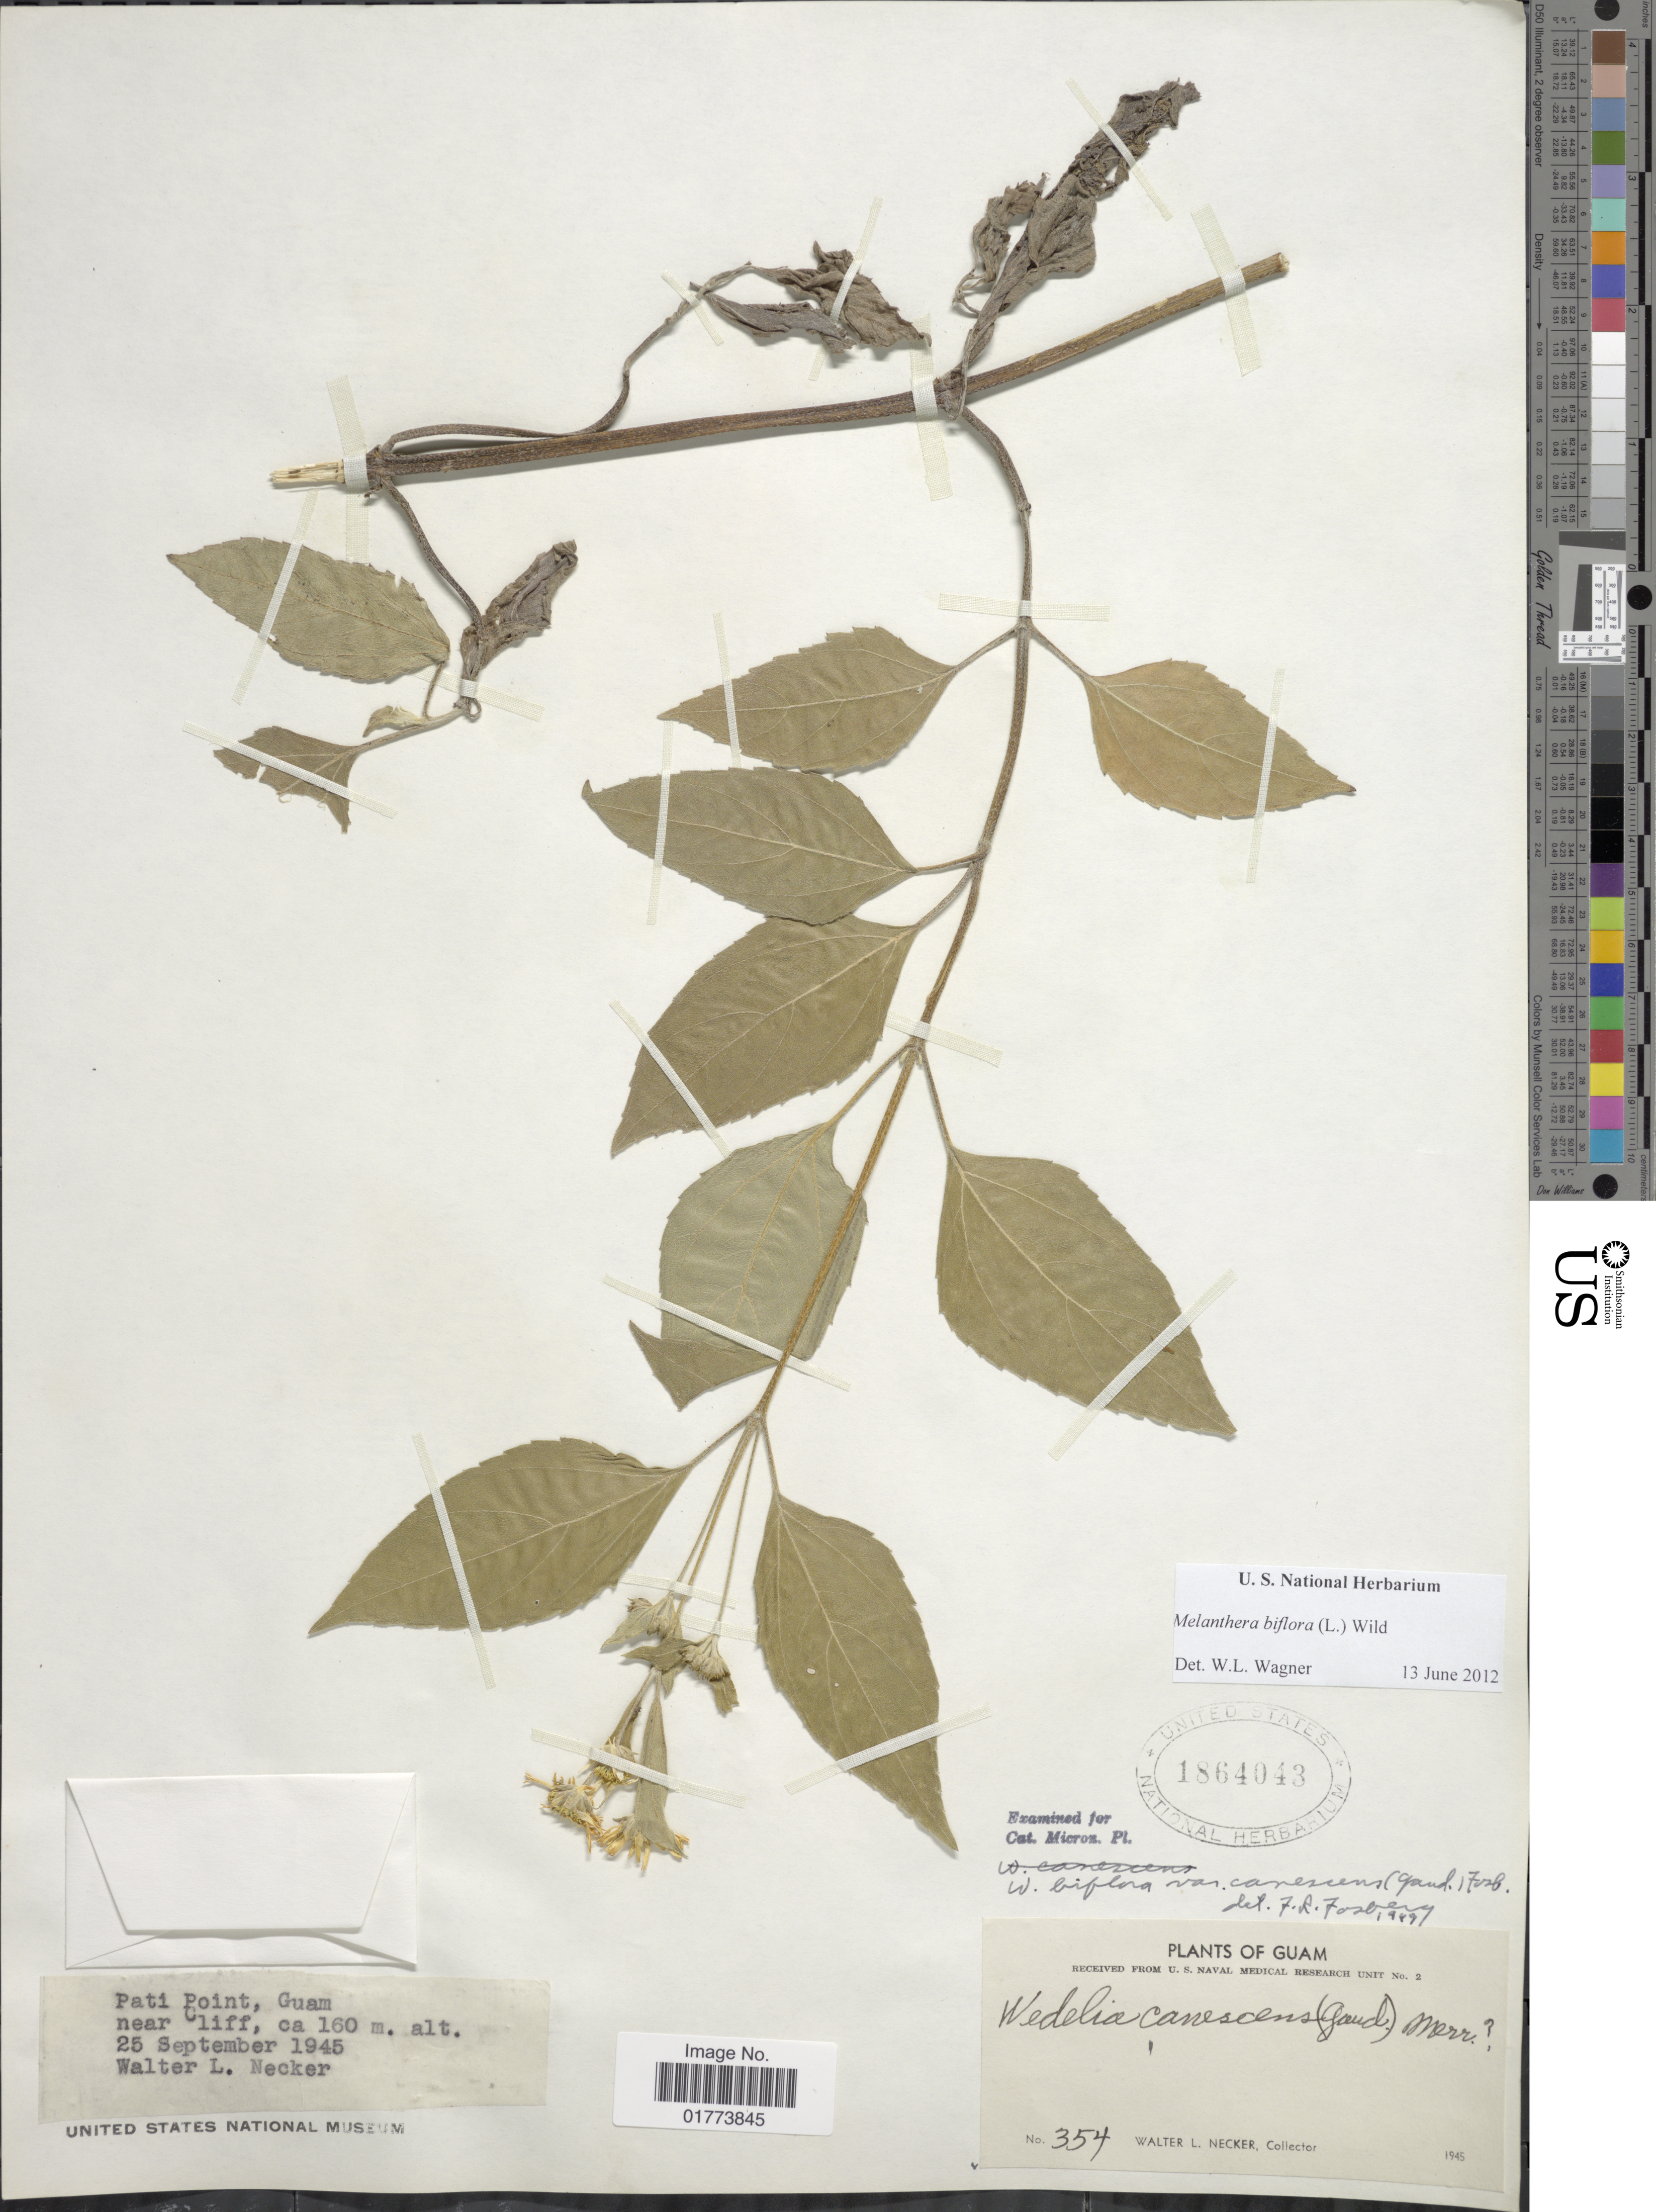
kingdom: Plantae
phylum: Tracheophyta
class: Magnoliopsida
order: Asterales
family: Asteraceae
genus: Wollastonia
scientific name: Wollastonia uniflora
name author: (Willd.) Orchard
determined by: Wagner, W. L., (BOT), Smithsonian Institution - National Museum of Natural History (UNITED STATES)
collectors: W. L. Necker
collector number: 354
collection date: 1945-09-25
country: Guam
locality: Pati Point, Guam, near liff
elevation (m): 160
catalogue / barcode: US 1864043